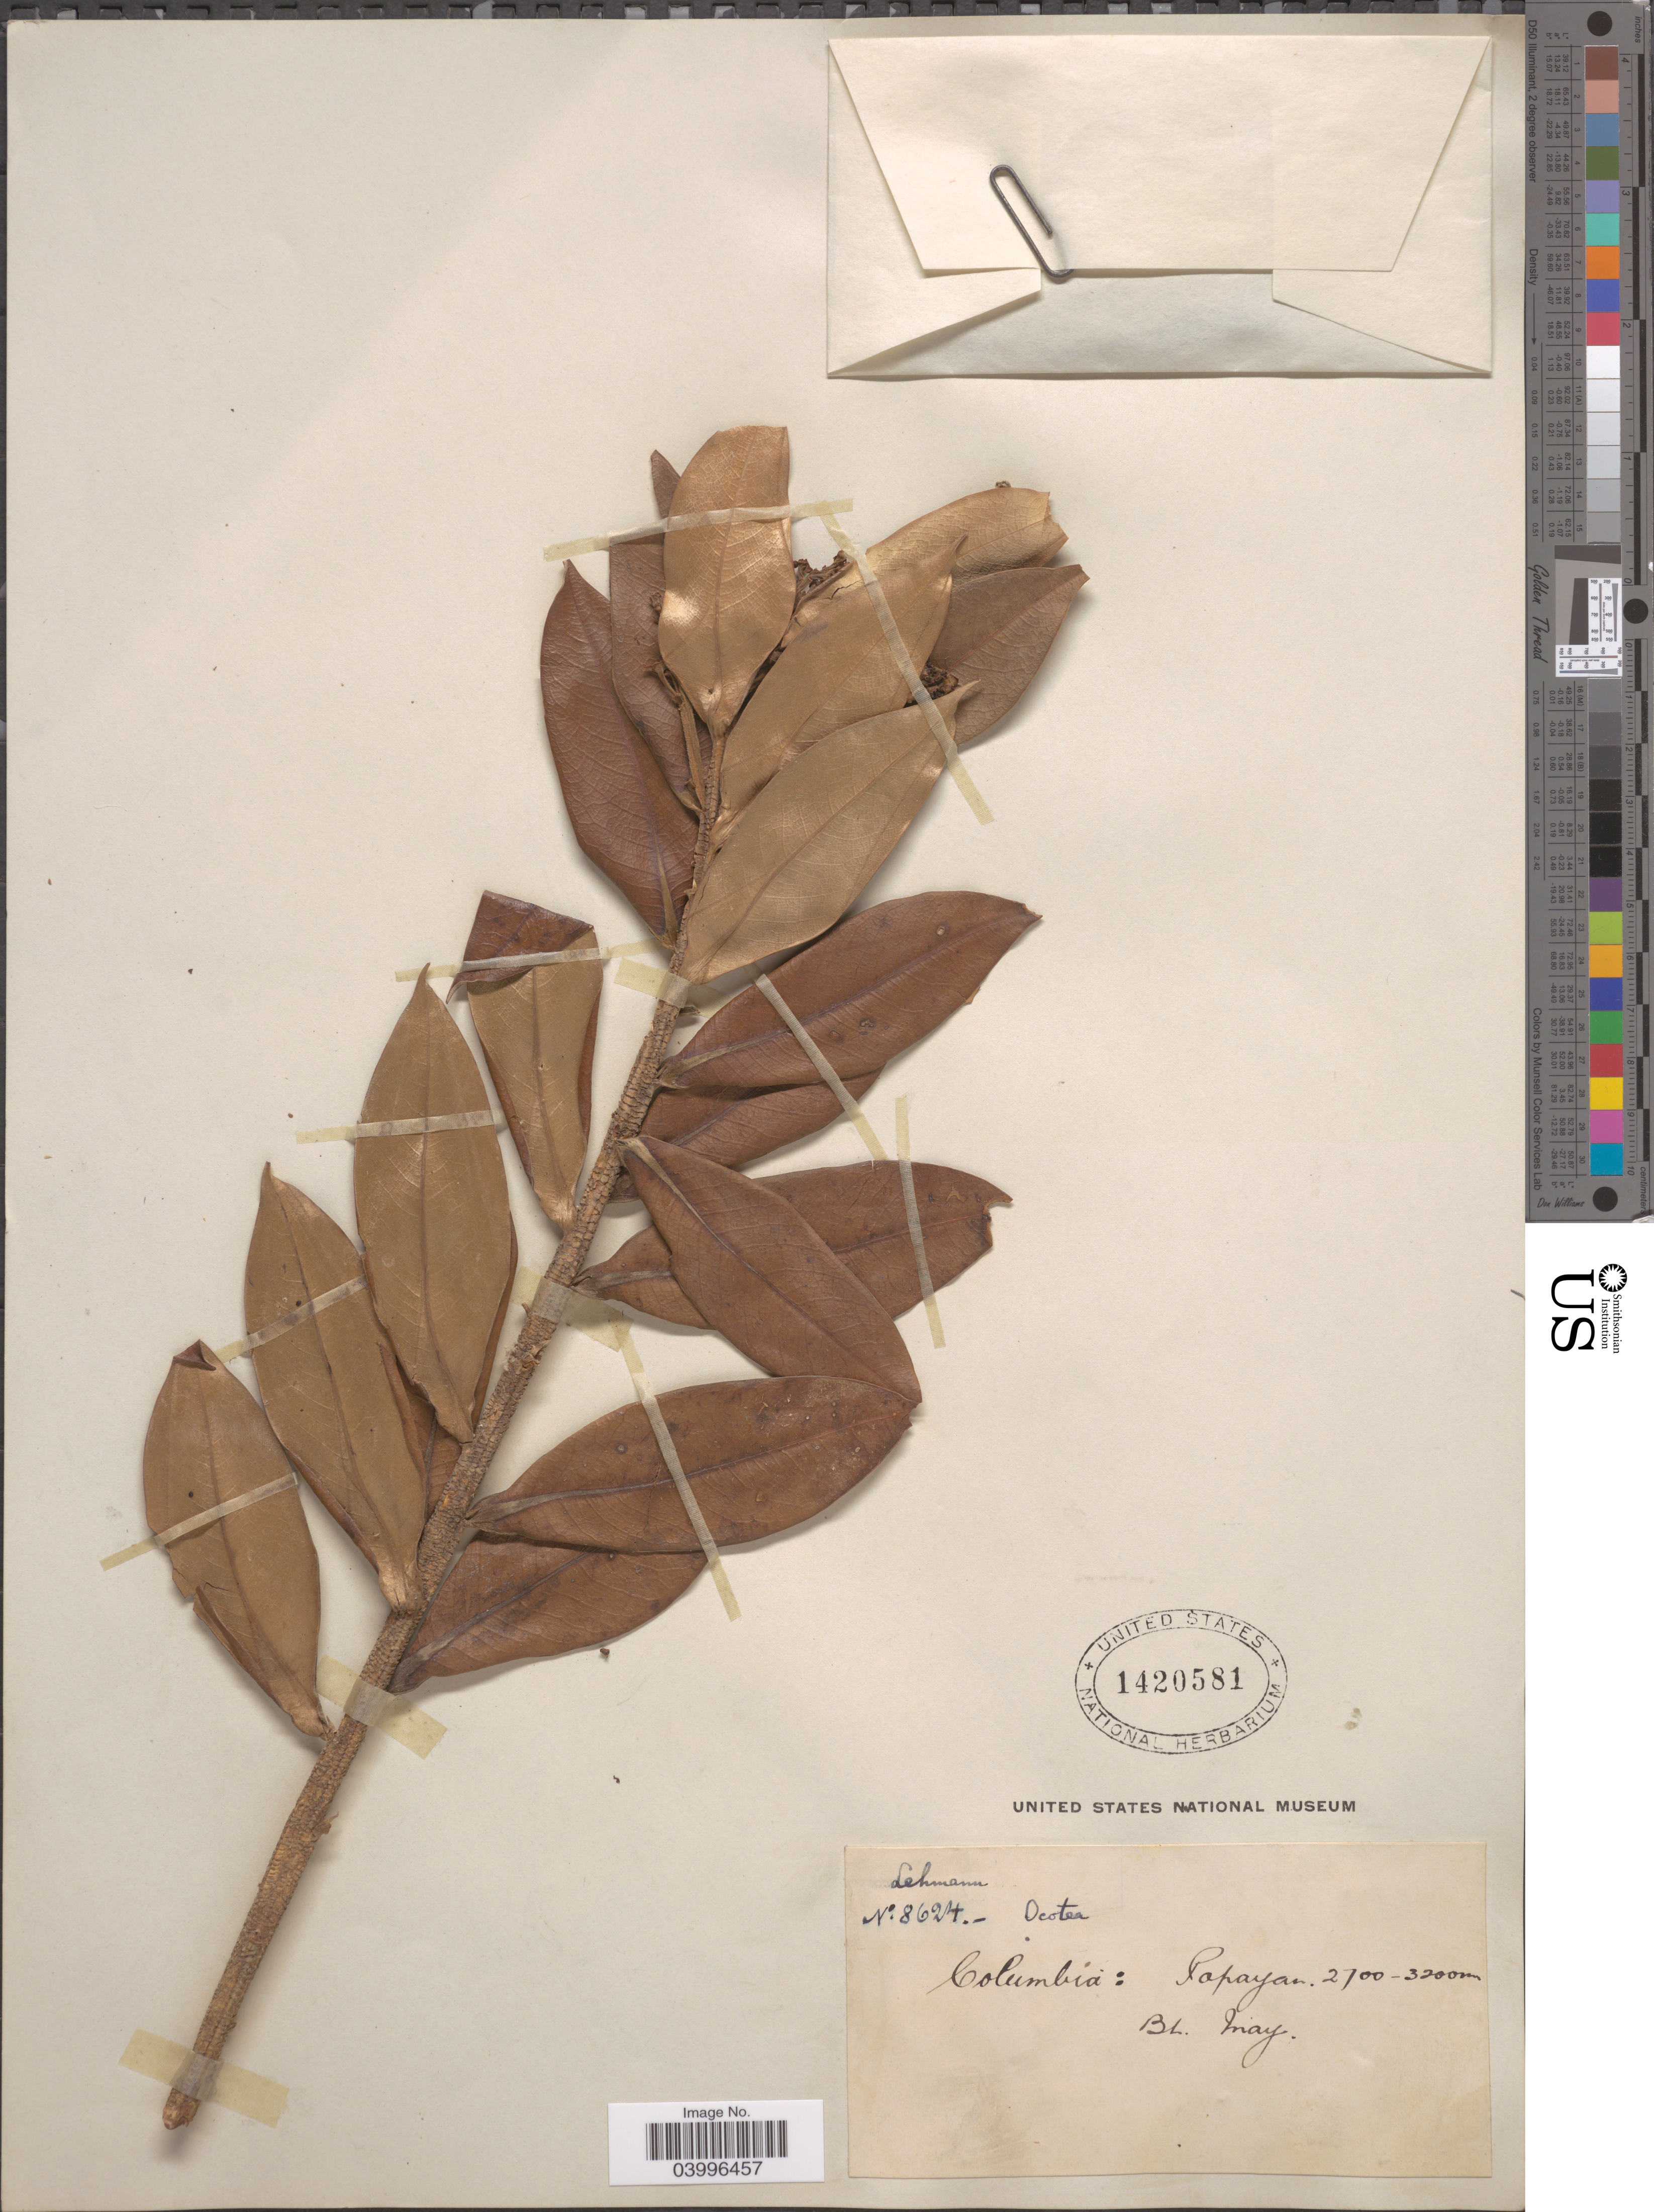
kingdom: Plantae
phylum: Tracheophyta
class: Magnoliopsida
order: Laurales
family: Lauraceae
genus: Ocotea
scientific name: Ocotea guianensis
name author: Aubl.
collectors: -. Lehmann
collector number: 8624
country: Colombia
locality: Popayan.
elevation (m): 2700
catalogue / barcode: US 1420581